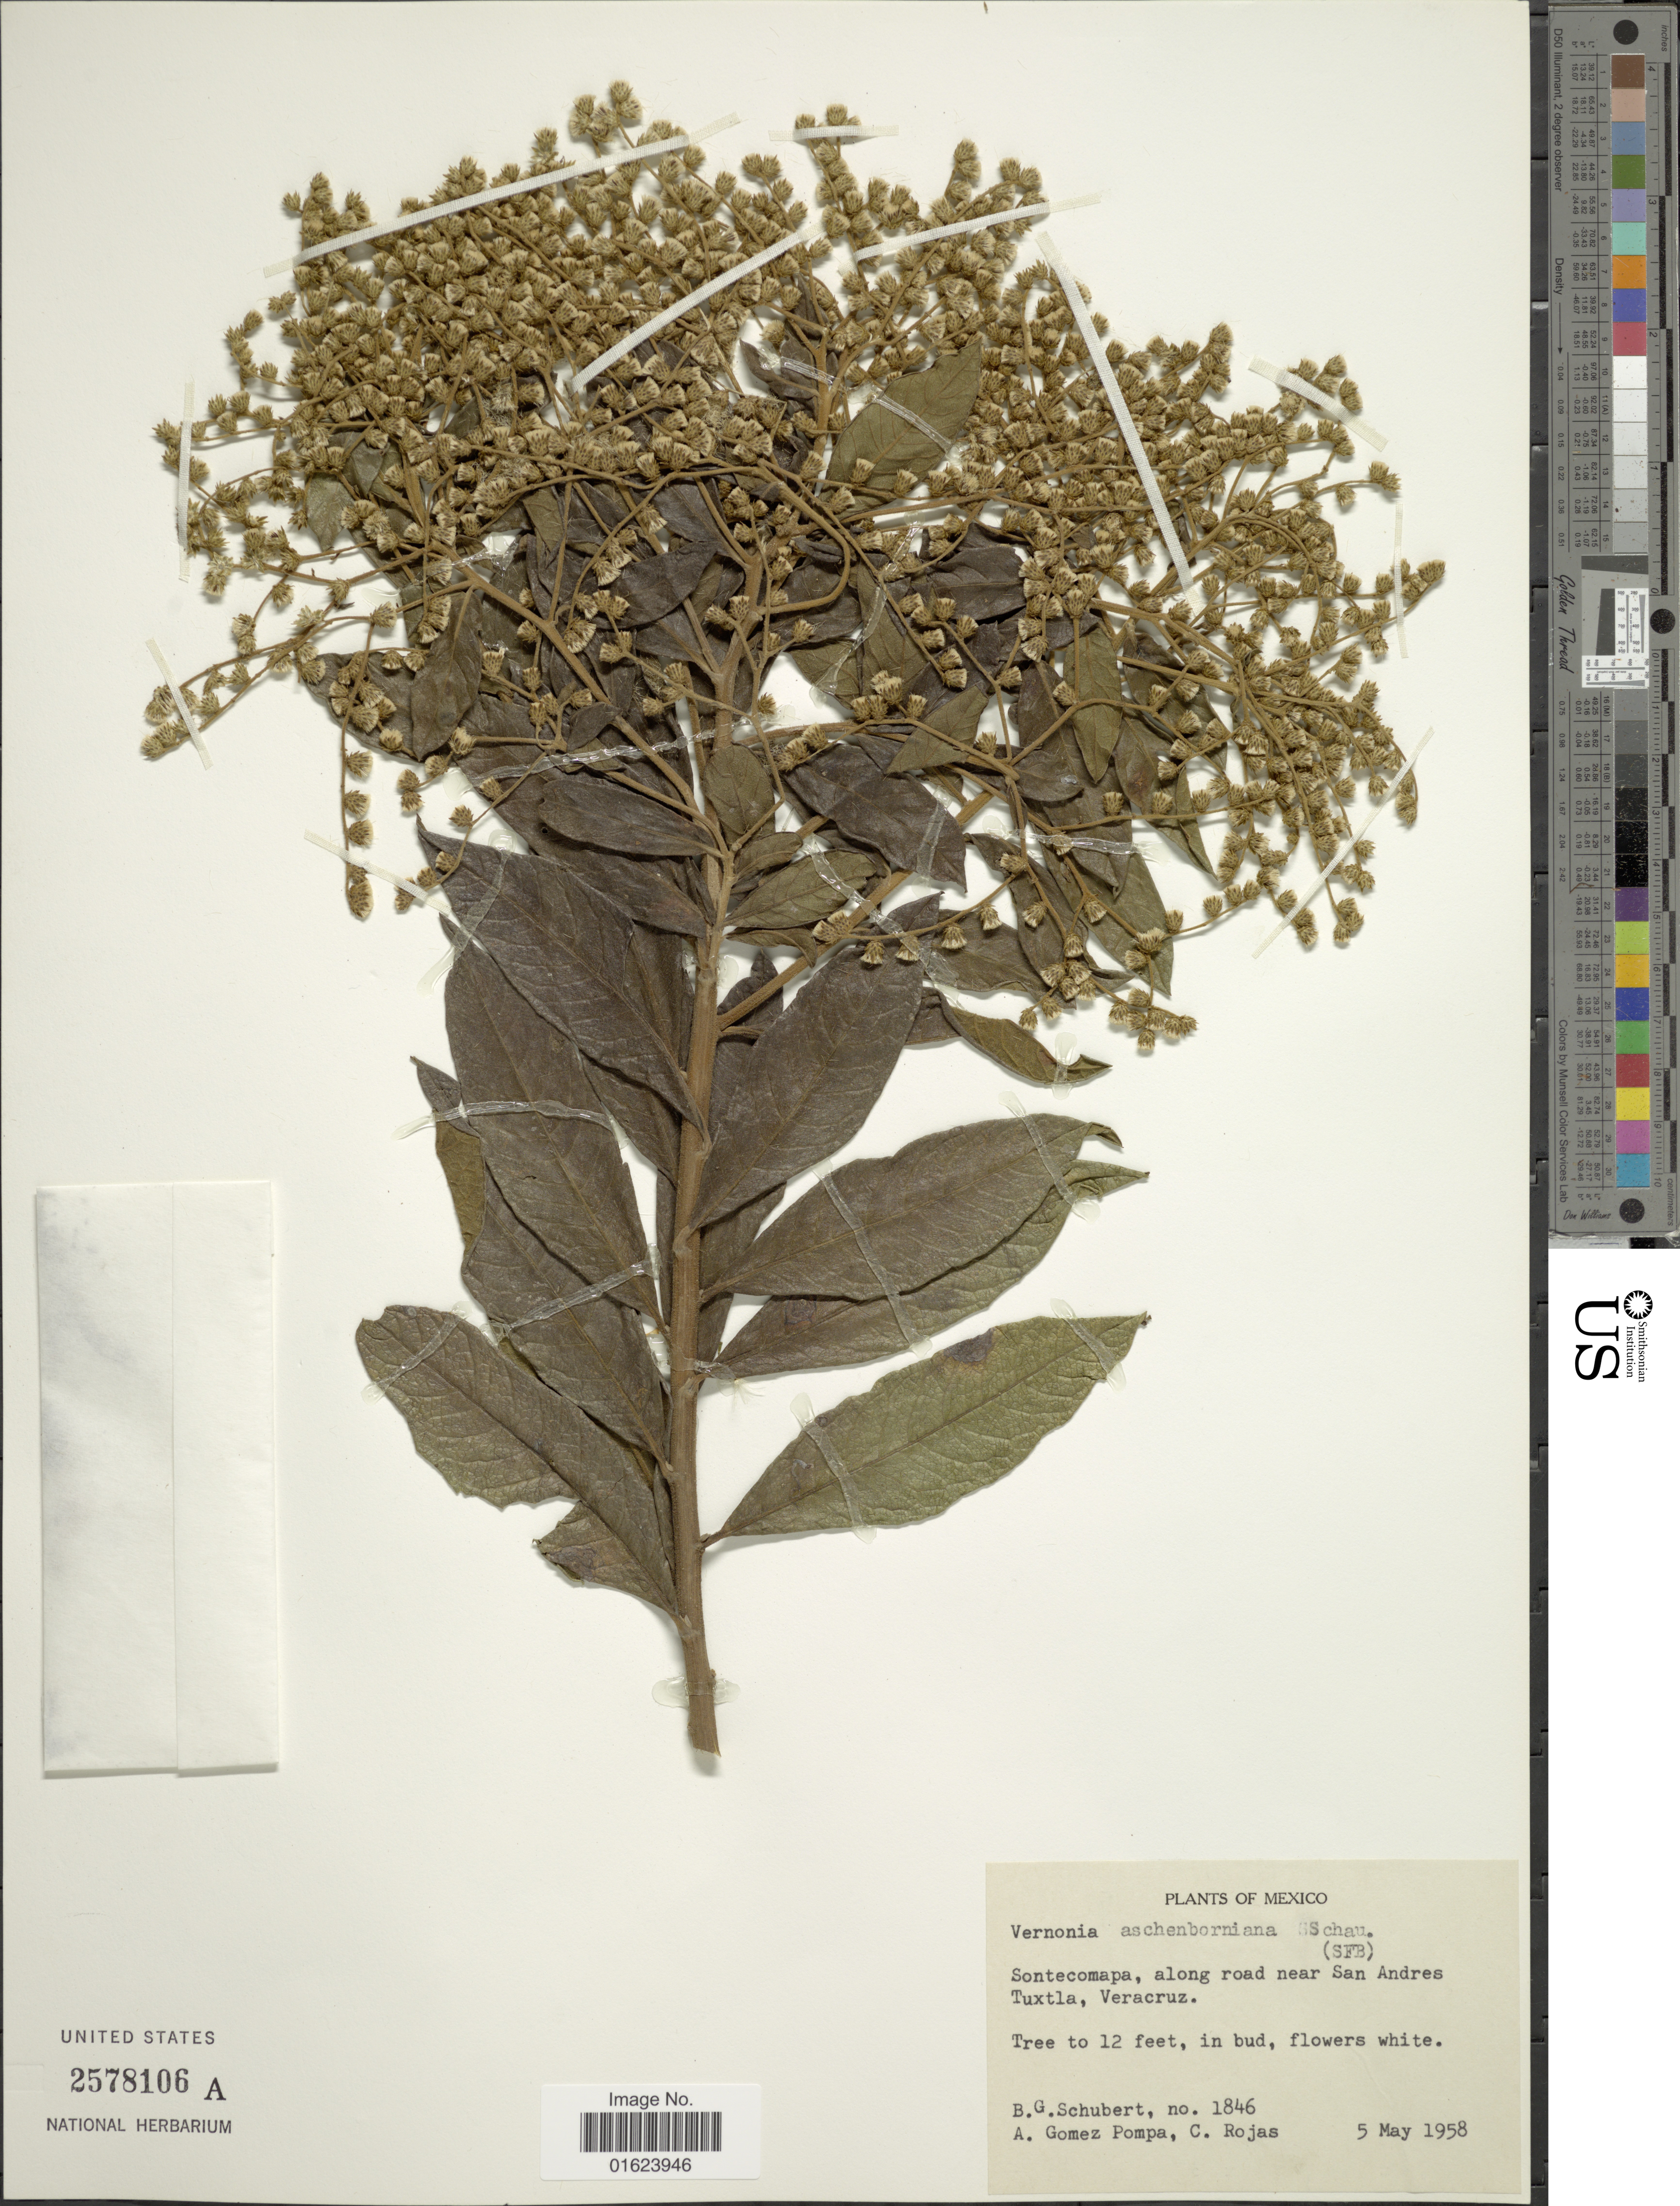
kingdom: Plantae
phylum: Tracheophyta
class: Magnoliopsida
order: Asterales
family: Asteraceae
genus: Vernonanthura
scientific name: Vernonanthura patens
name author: (Kunth) H. Rob.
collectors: B. Schubert, A. Gómez Pompa & C. Rojas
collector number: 1846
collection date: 1958-05-05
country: Mexico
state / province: Veracruz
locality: Sontecomapa, along road near San Andres Tuxtla, Veracruz.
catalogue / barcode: US 2578106A